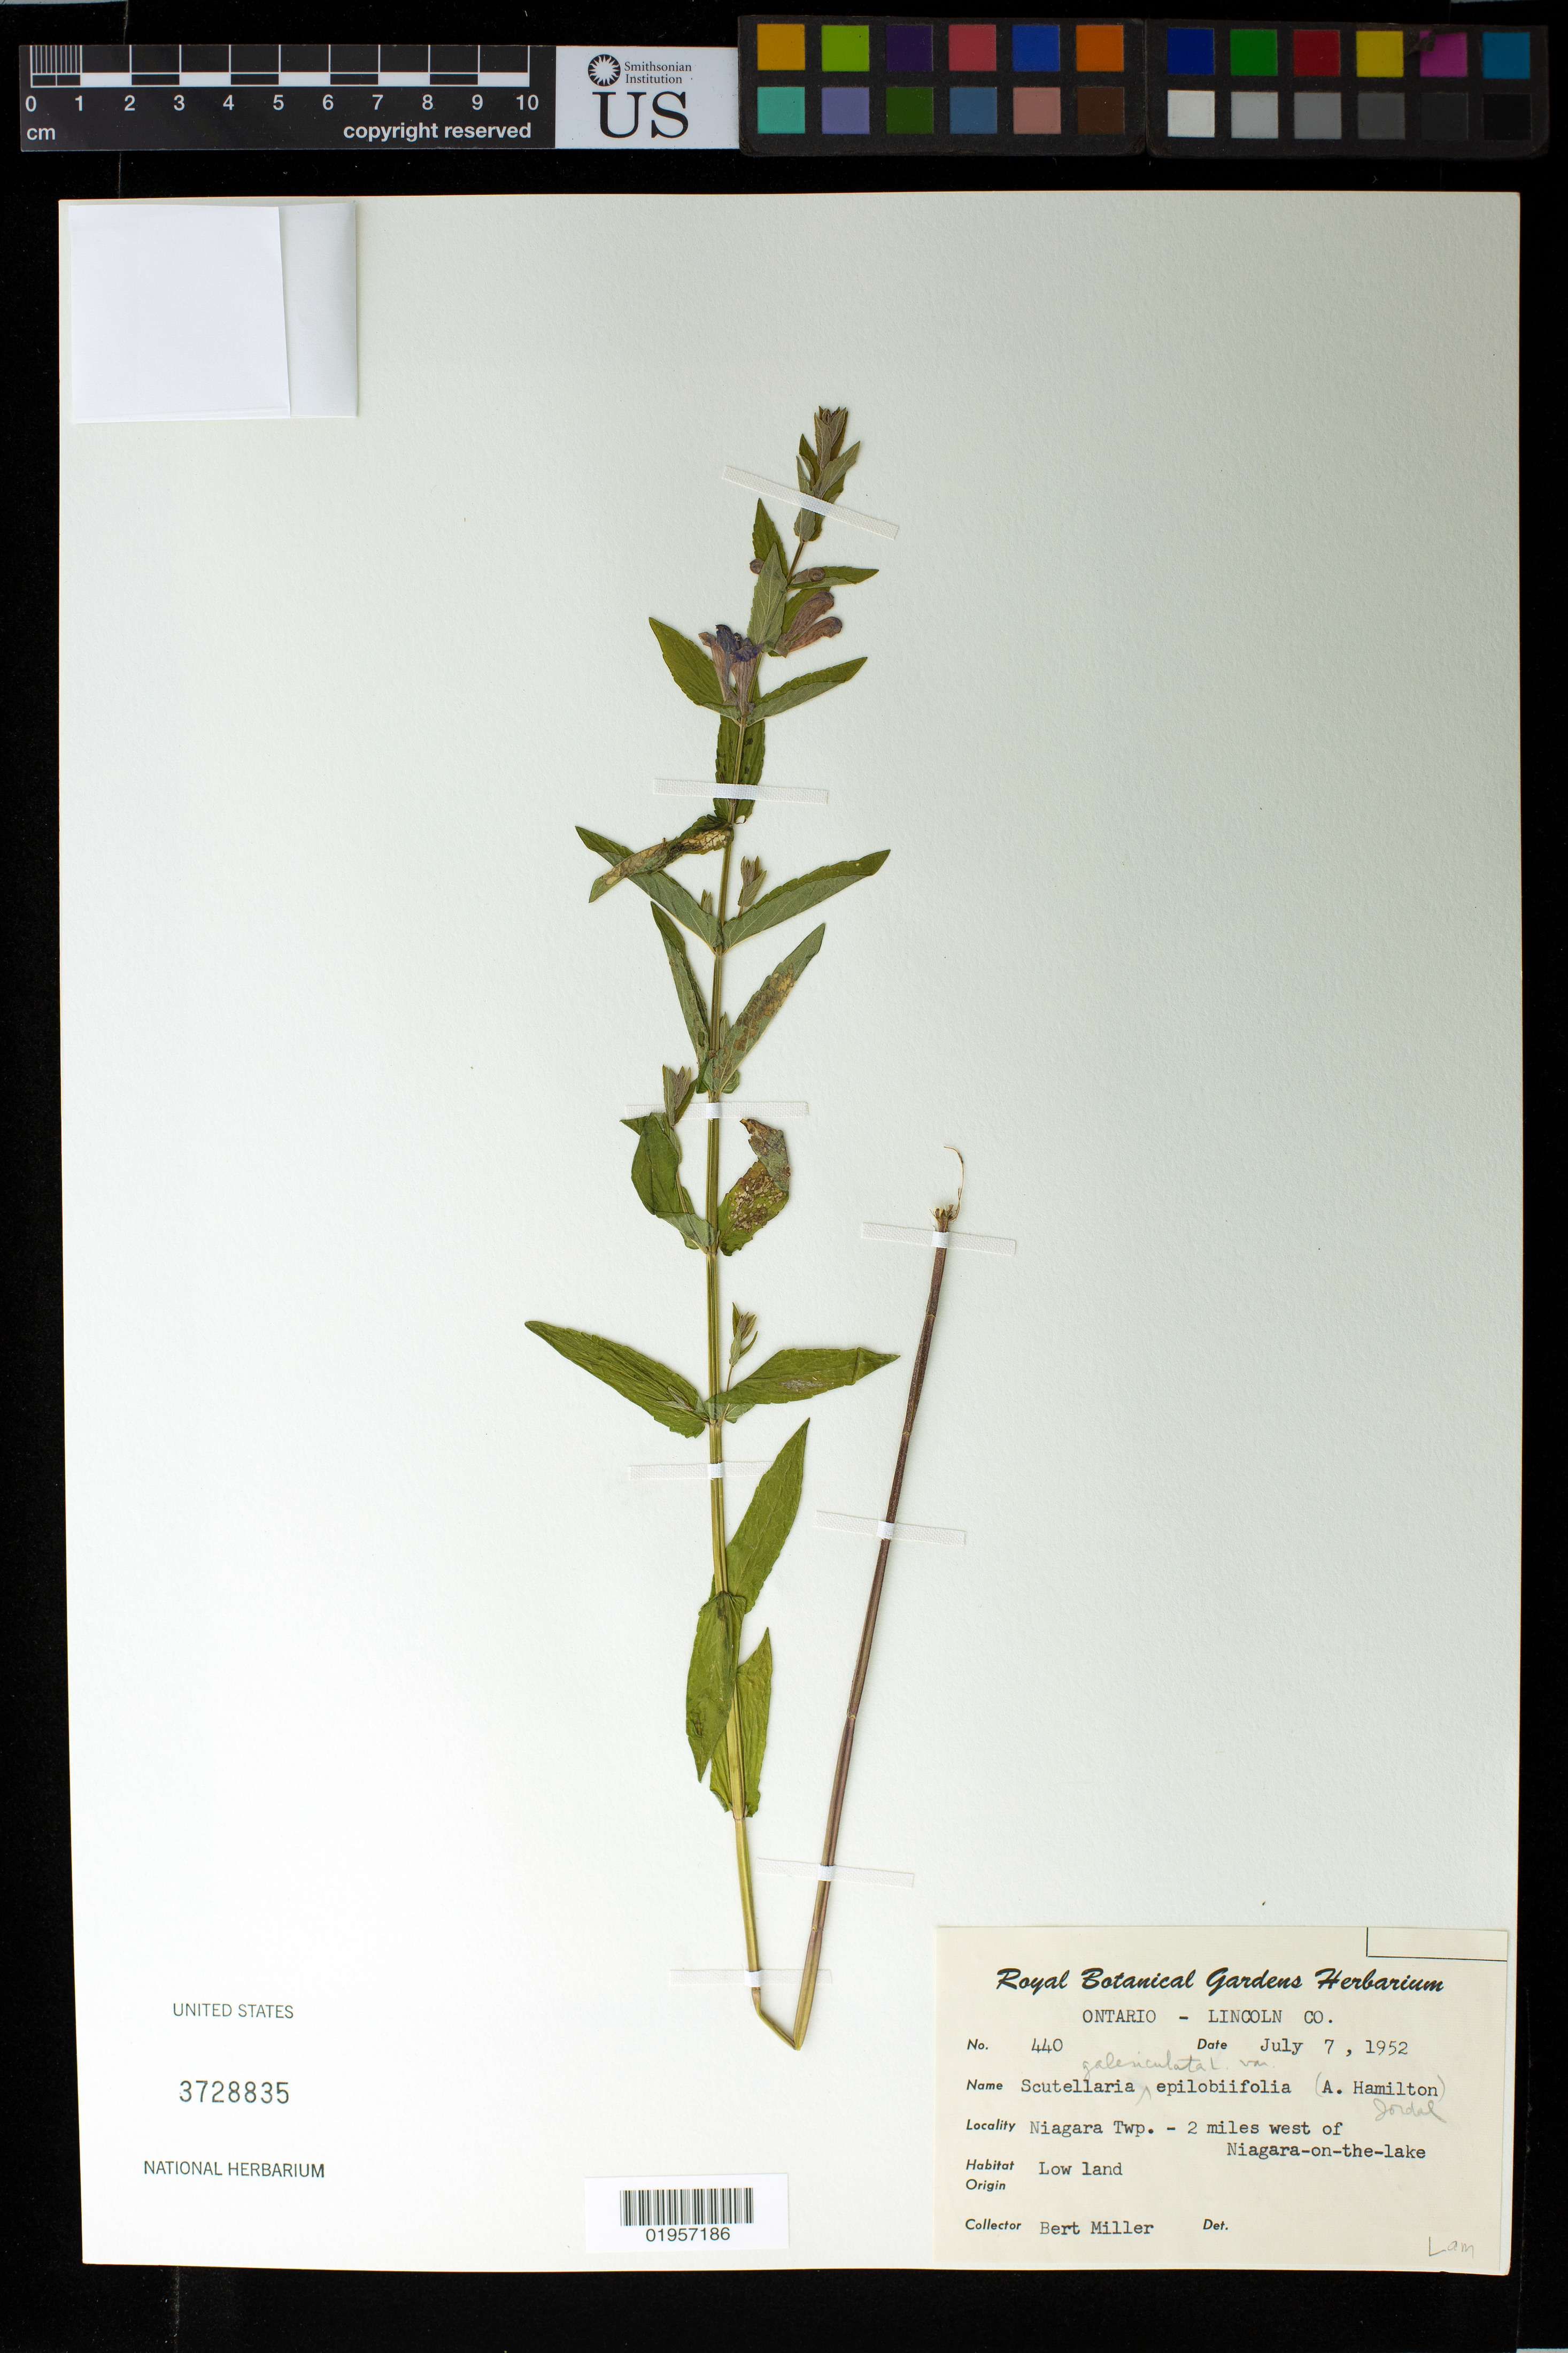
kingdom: Plantae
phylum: Tracheophyta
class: Magnoliopsida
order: Lamiales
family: Lamiaceae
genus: Scutellaria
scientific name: Scutellaria epilobiifolia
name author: A. Ham.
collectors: B. Miller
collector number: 440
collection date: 1952-07-07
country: Canada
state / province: Ontario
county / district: Lincoln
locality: Niagara Twp., 2 mi. W of Niagara- on- the- lake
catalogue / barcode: US 3728835